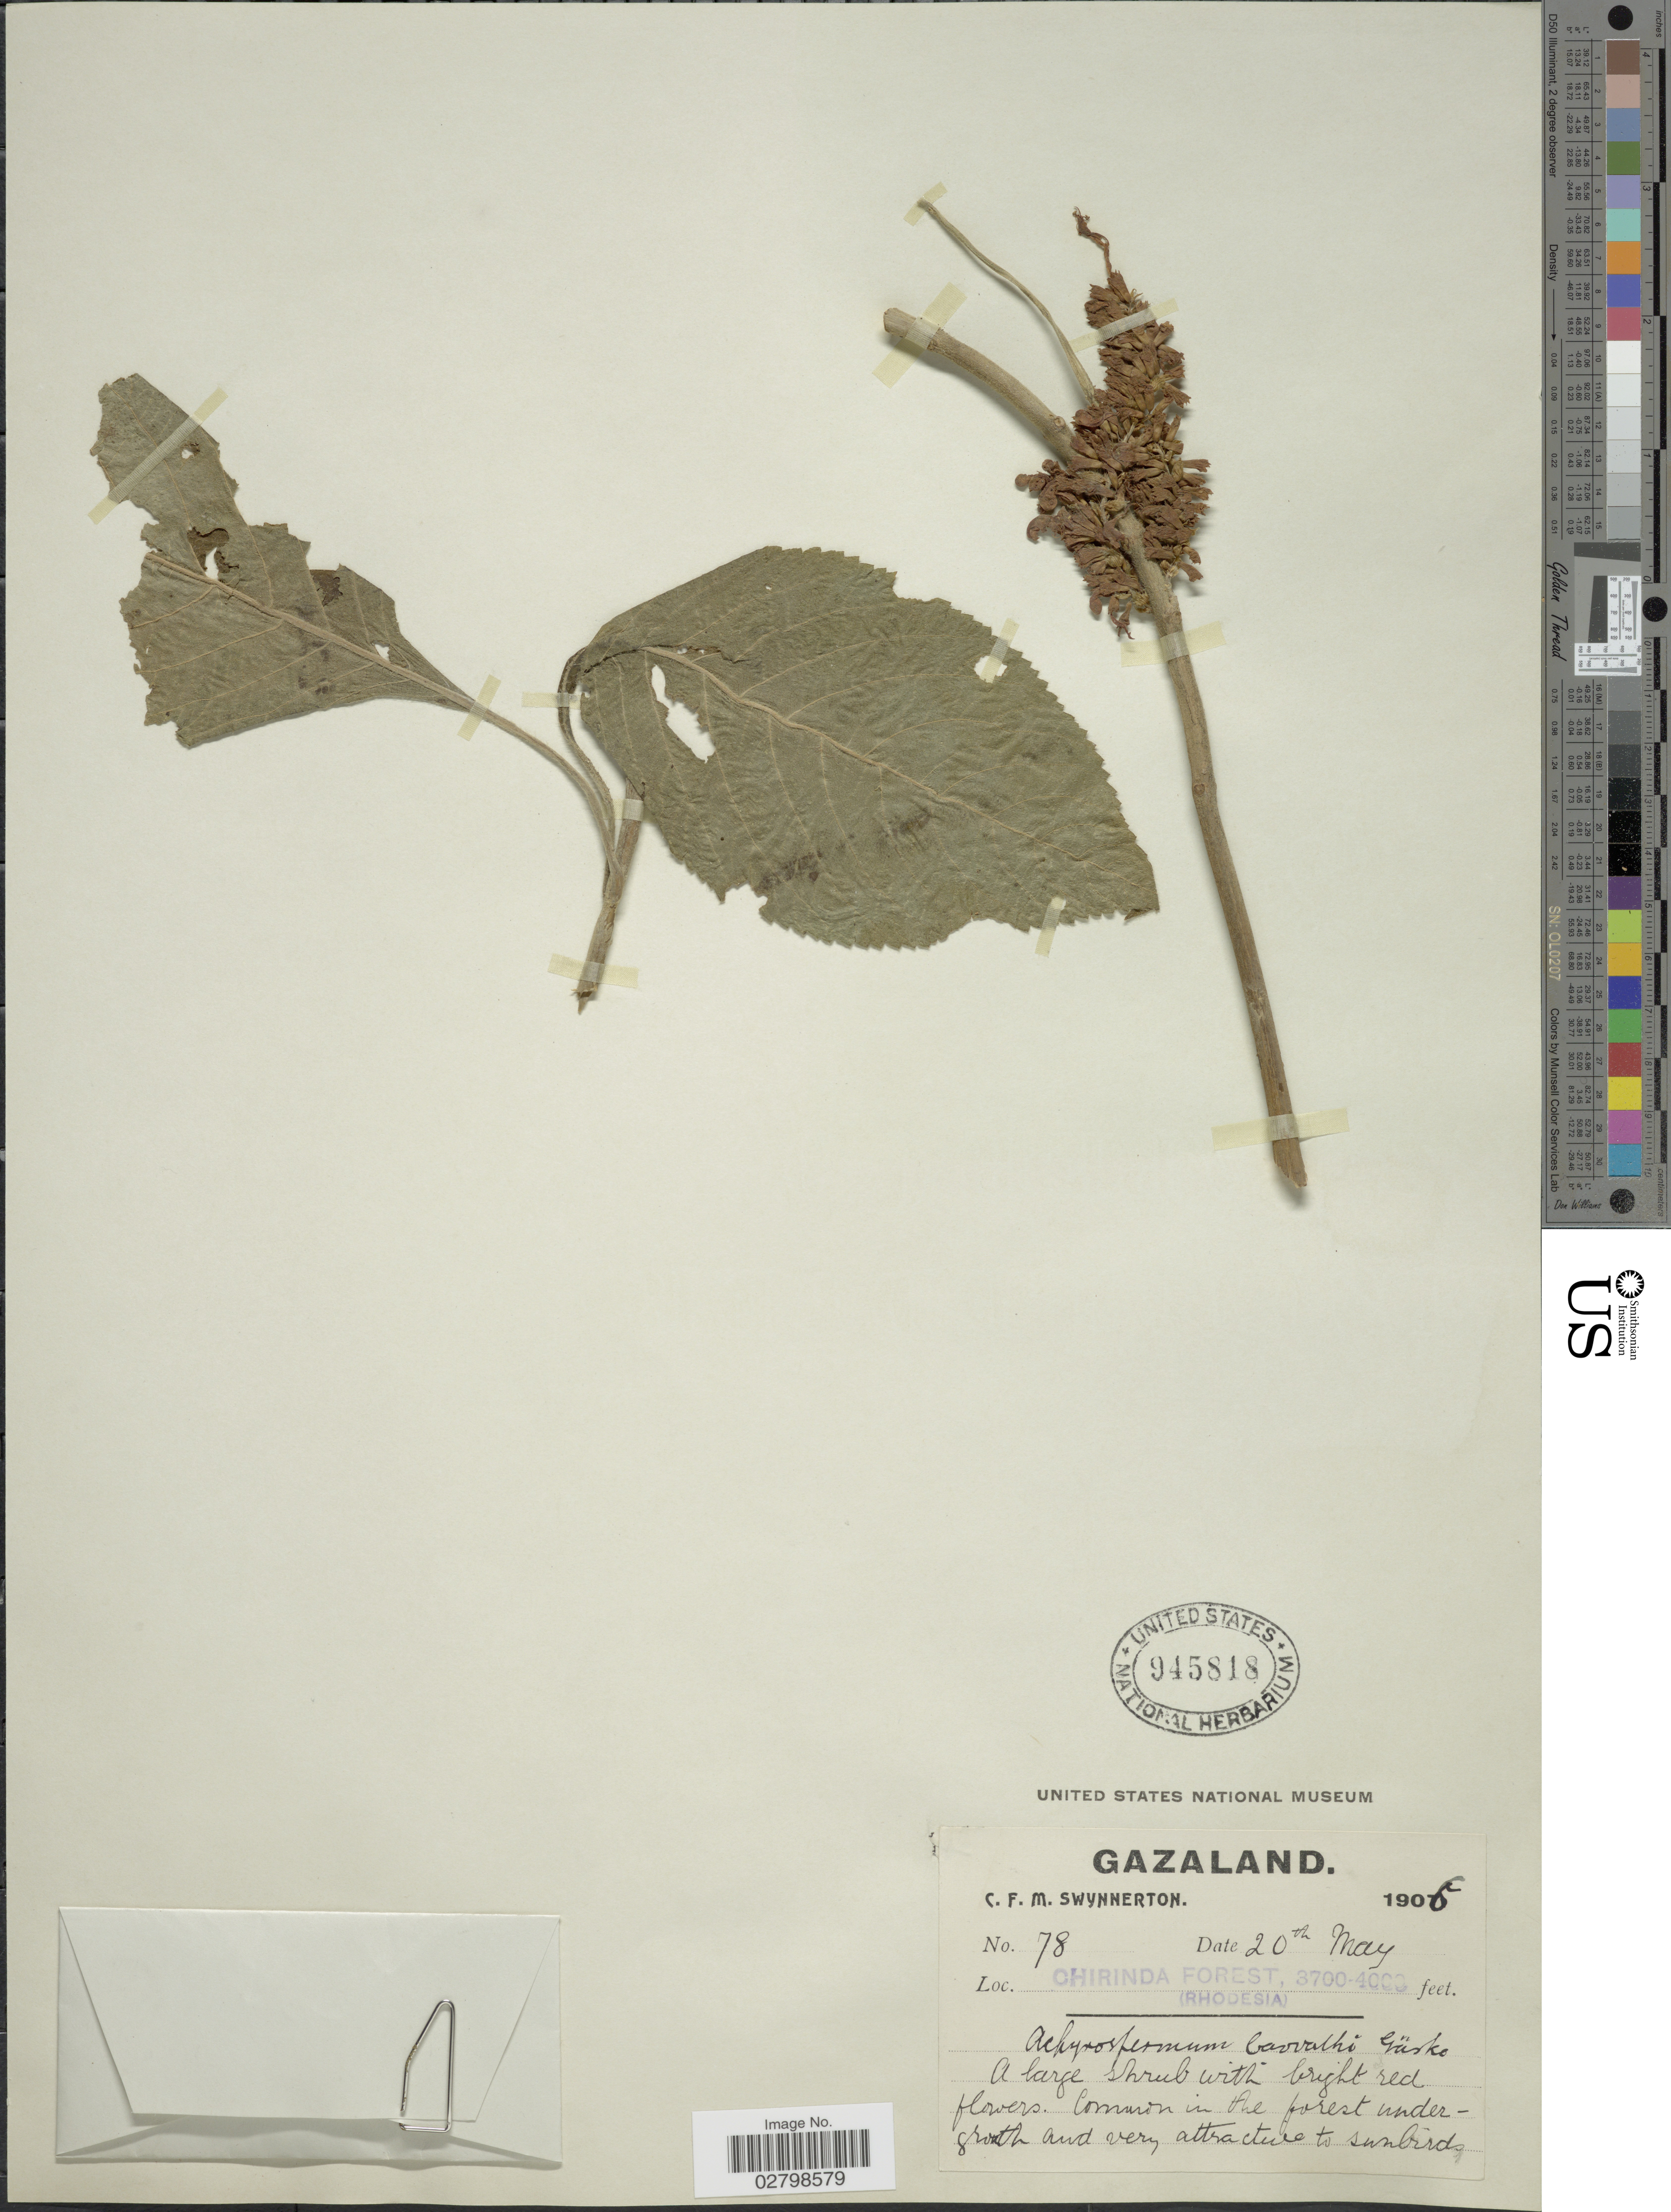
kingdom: Plantae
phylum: Tracheophyta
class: Magnoliopsida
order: Lamiales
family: Lamiaceae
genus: Achyrospermum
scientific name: Achyrospermum carvalhoi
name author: Gürke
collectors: C. Swynnerton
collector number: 78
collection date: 1906-05-20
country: Zimbabwe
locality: Gazaland. Chirinda Forest. (Rhodesia).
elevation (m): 1128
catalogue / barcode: US 945818